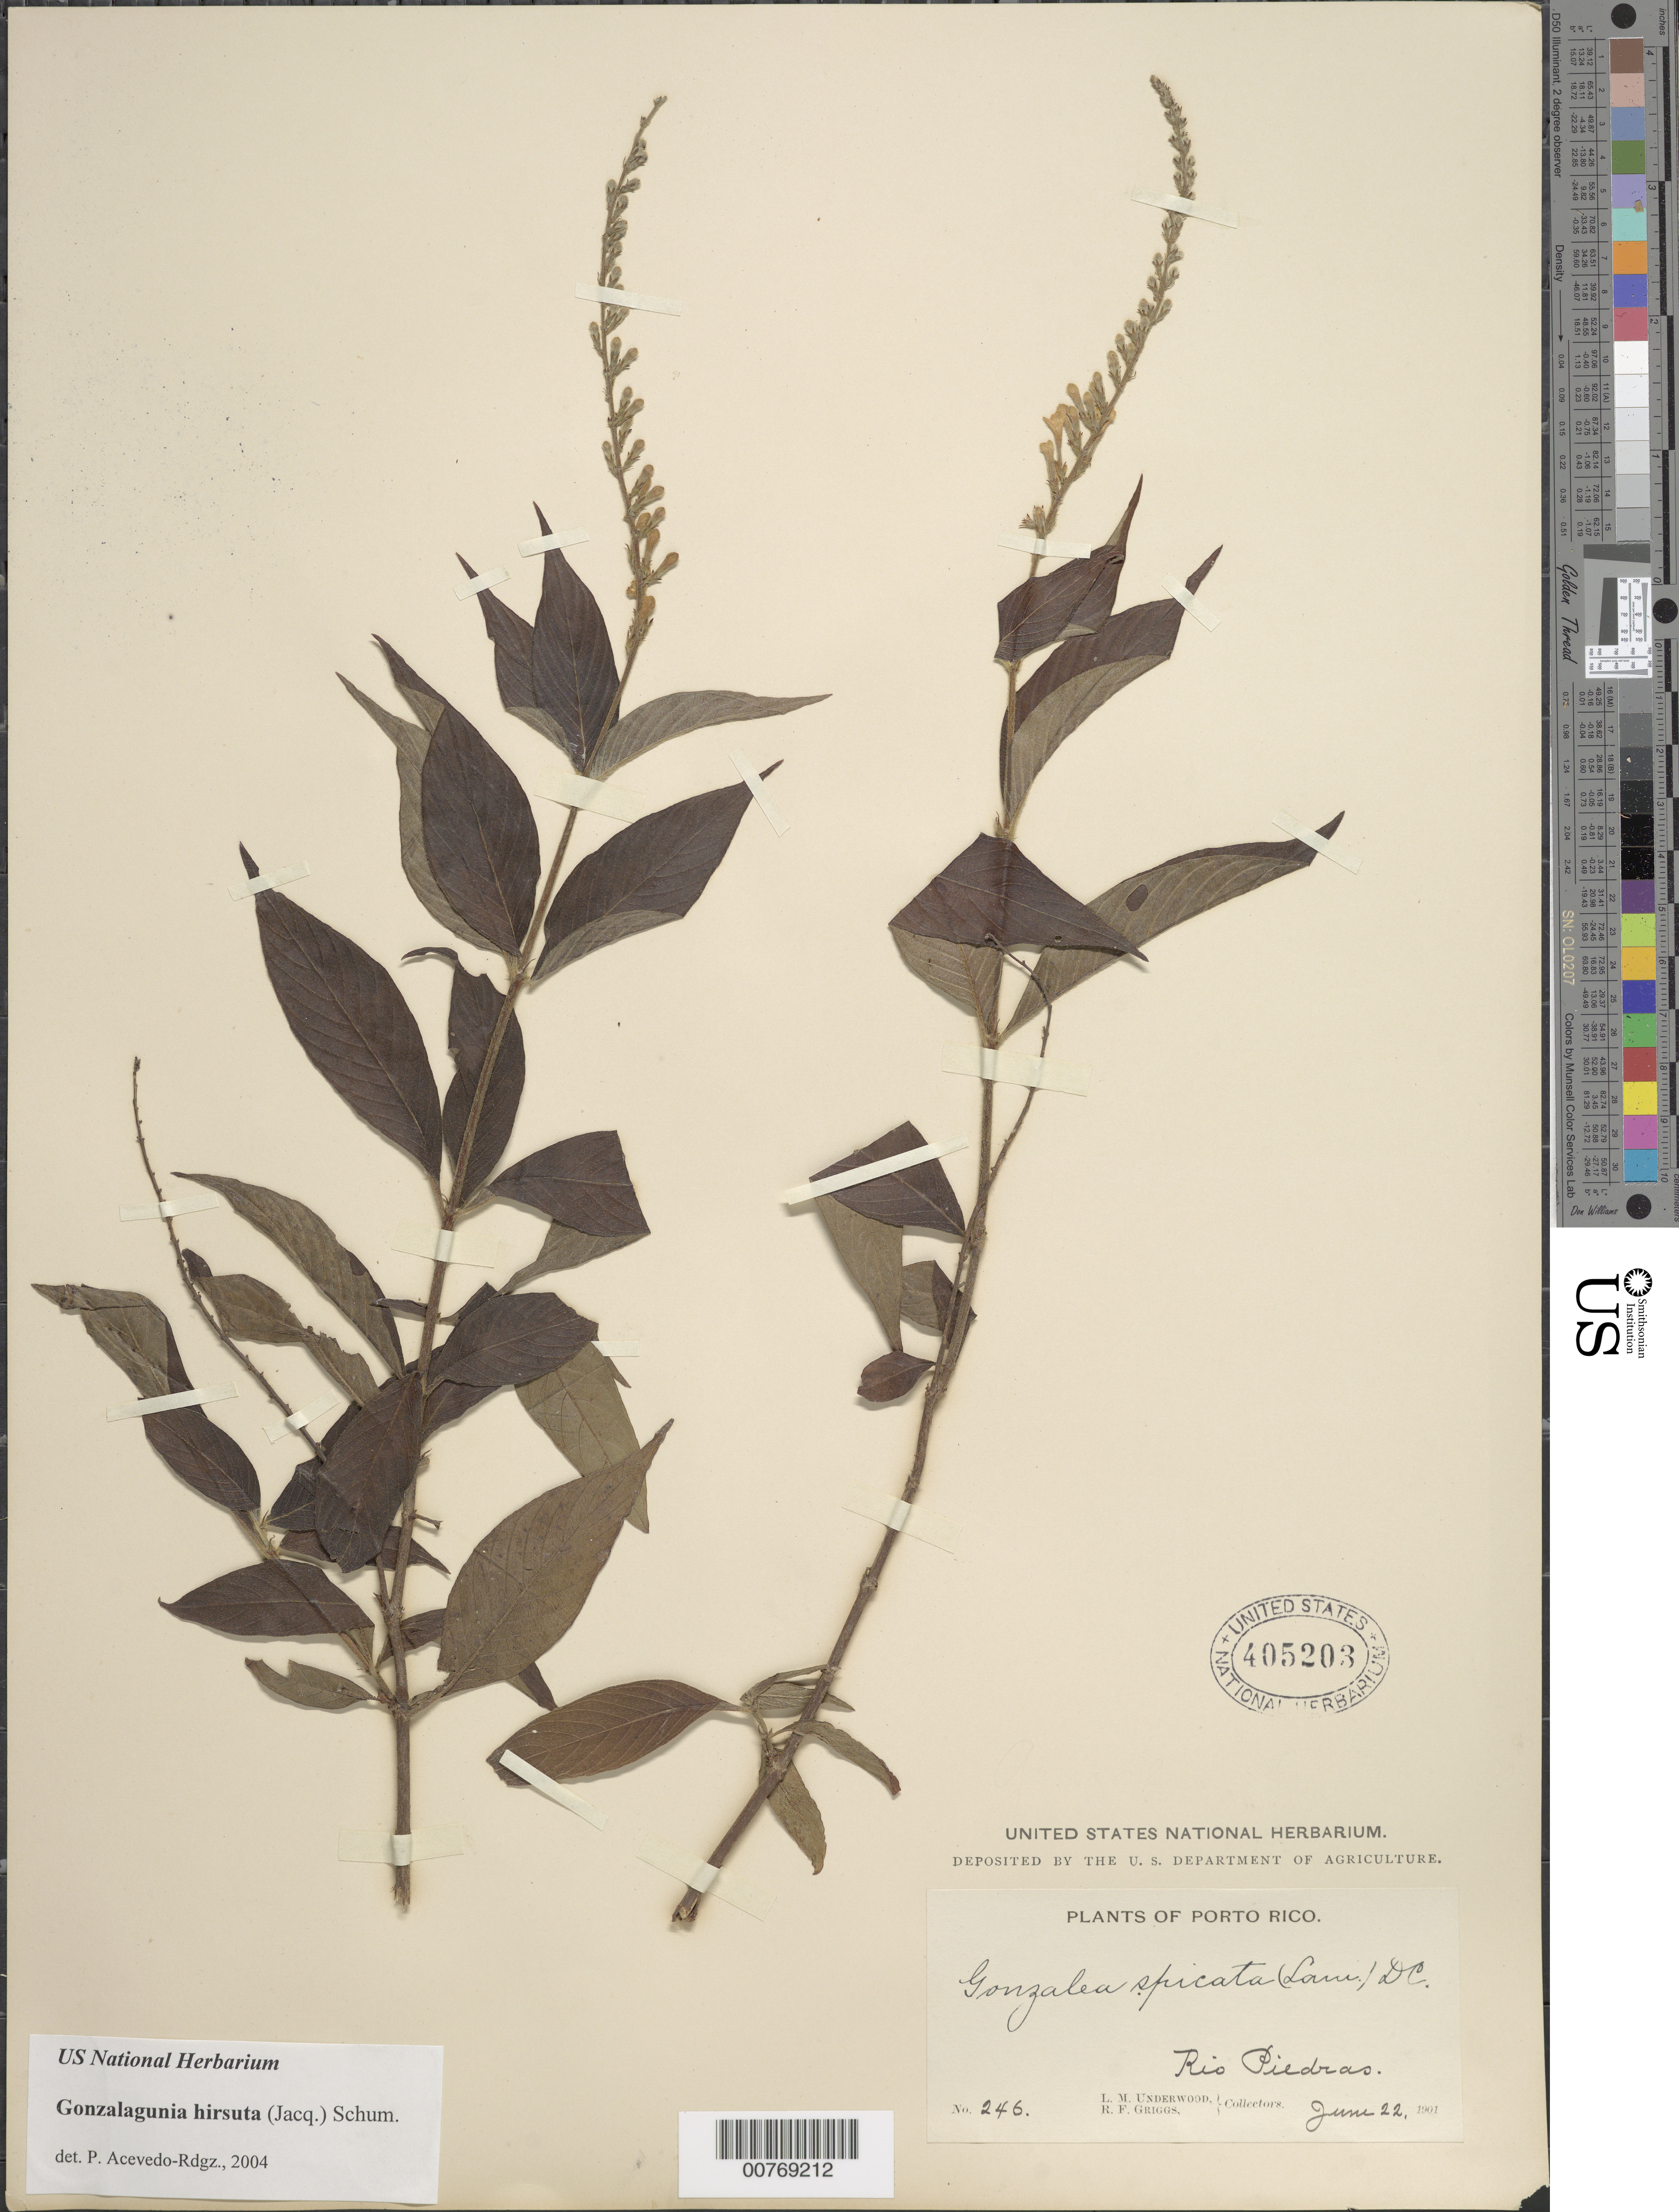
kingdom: Plantae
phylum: Tracheophyta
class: Magnoliopsida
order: Gentianales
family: Rubiaceae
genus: Gonzalagunia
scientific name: Gonzalagunia hirsuta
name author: (Jacq.) K. Schum.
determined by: Acevedo-Rodríguez, P., (BOT), Smithsonian Institution - National Museum of Natural History (UNITED STATES)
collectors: L. M. Underwood & R. F. Griggs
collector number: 246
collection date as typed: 22 Jun 1901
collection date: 1901-06-22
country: Puerto Rico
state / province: San Juan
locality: Río Piedras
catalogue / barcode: US 405203